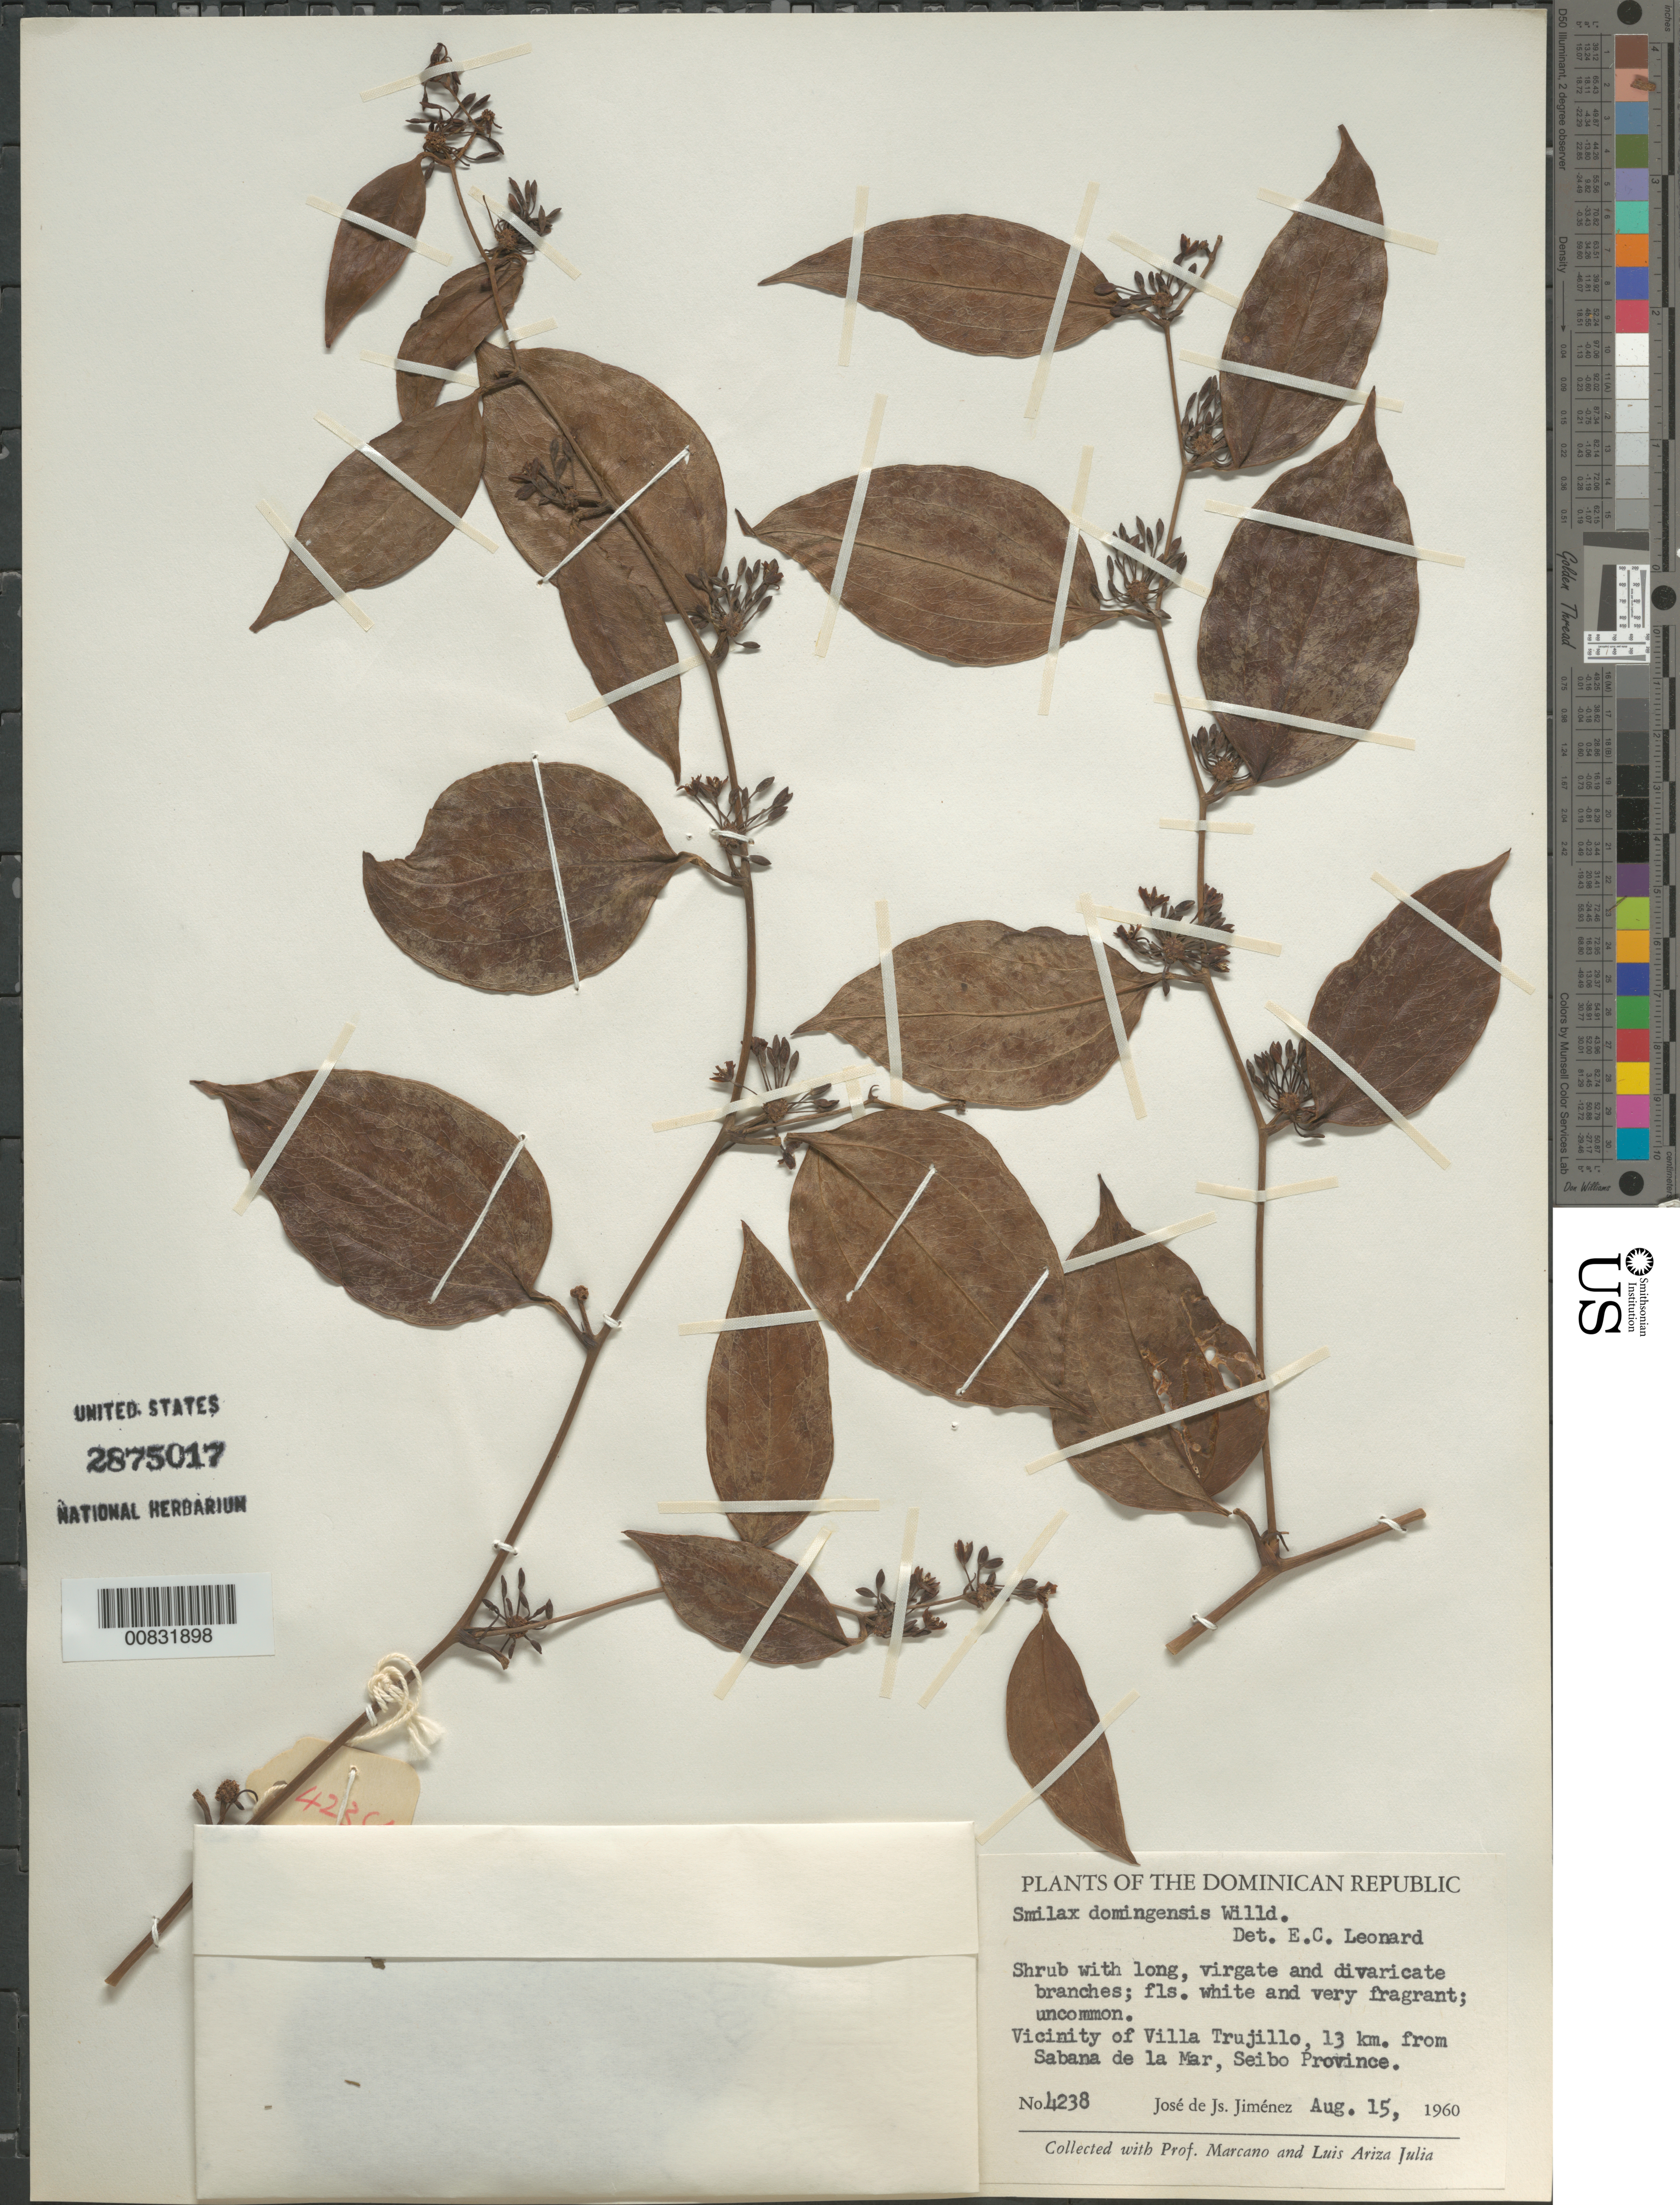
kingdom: Plantae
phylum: Tracheophyta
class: Liliopsida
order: Liliales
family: Smilacaceae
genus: Smilax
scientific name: Smilax domingensis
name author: Willd.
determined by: Leonard, Emery C., (US)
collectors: E. J. Marcano F., L. Ariza-Julia & J. J. Jiménez Almonte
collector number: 4238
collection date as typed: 15 Aug 1960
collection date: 1960-08-15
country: Dominican Republic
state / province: El Seibo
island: Hispaniola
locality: Vicinity of Villa Trujilllo, 13 km. from Sabana de la Mar.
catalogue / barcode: US 2875017